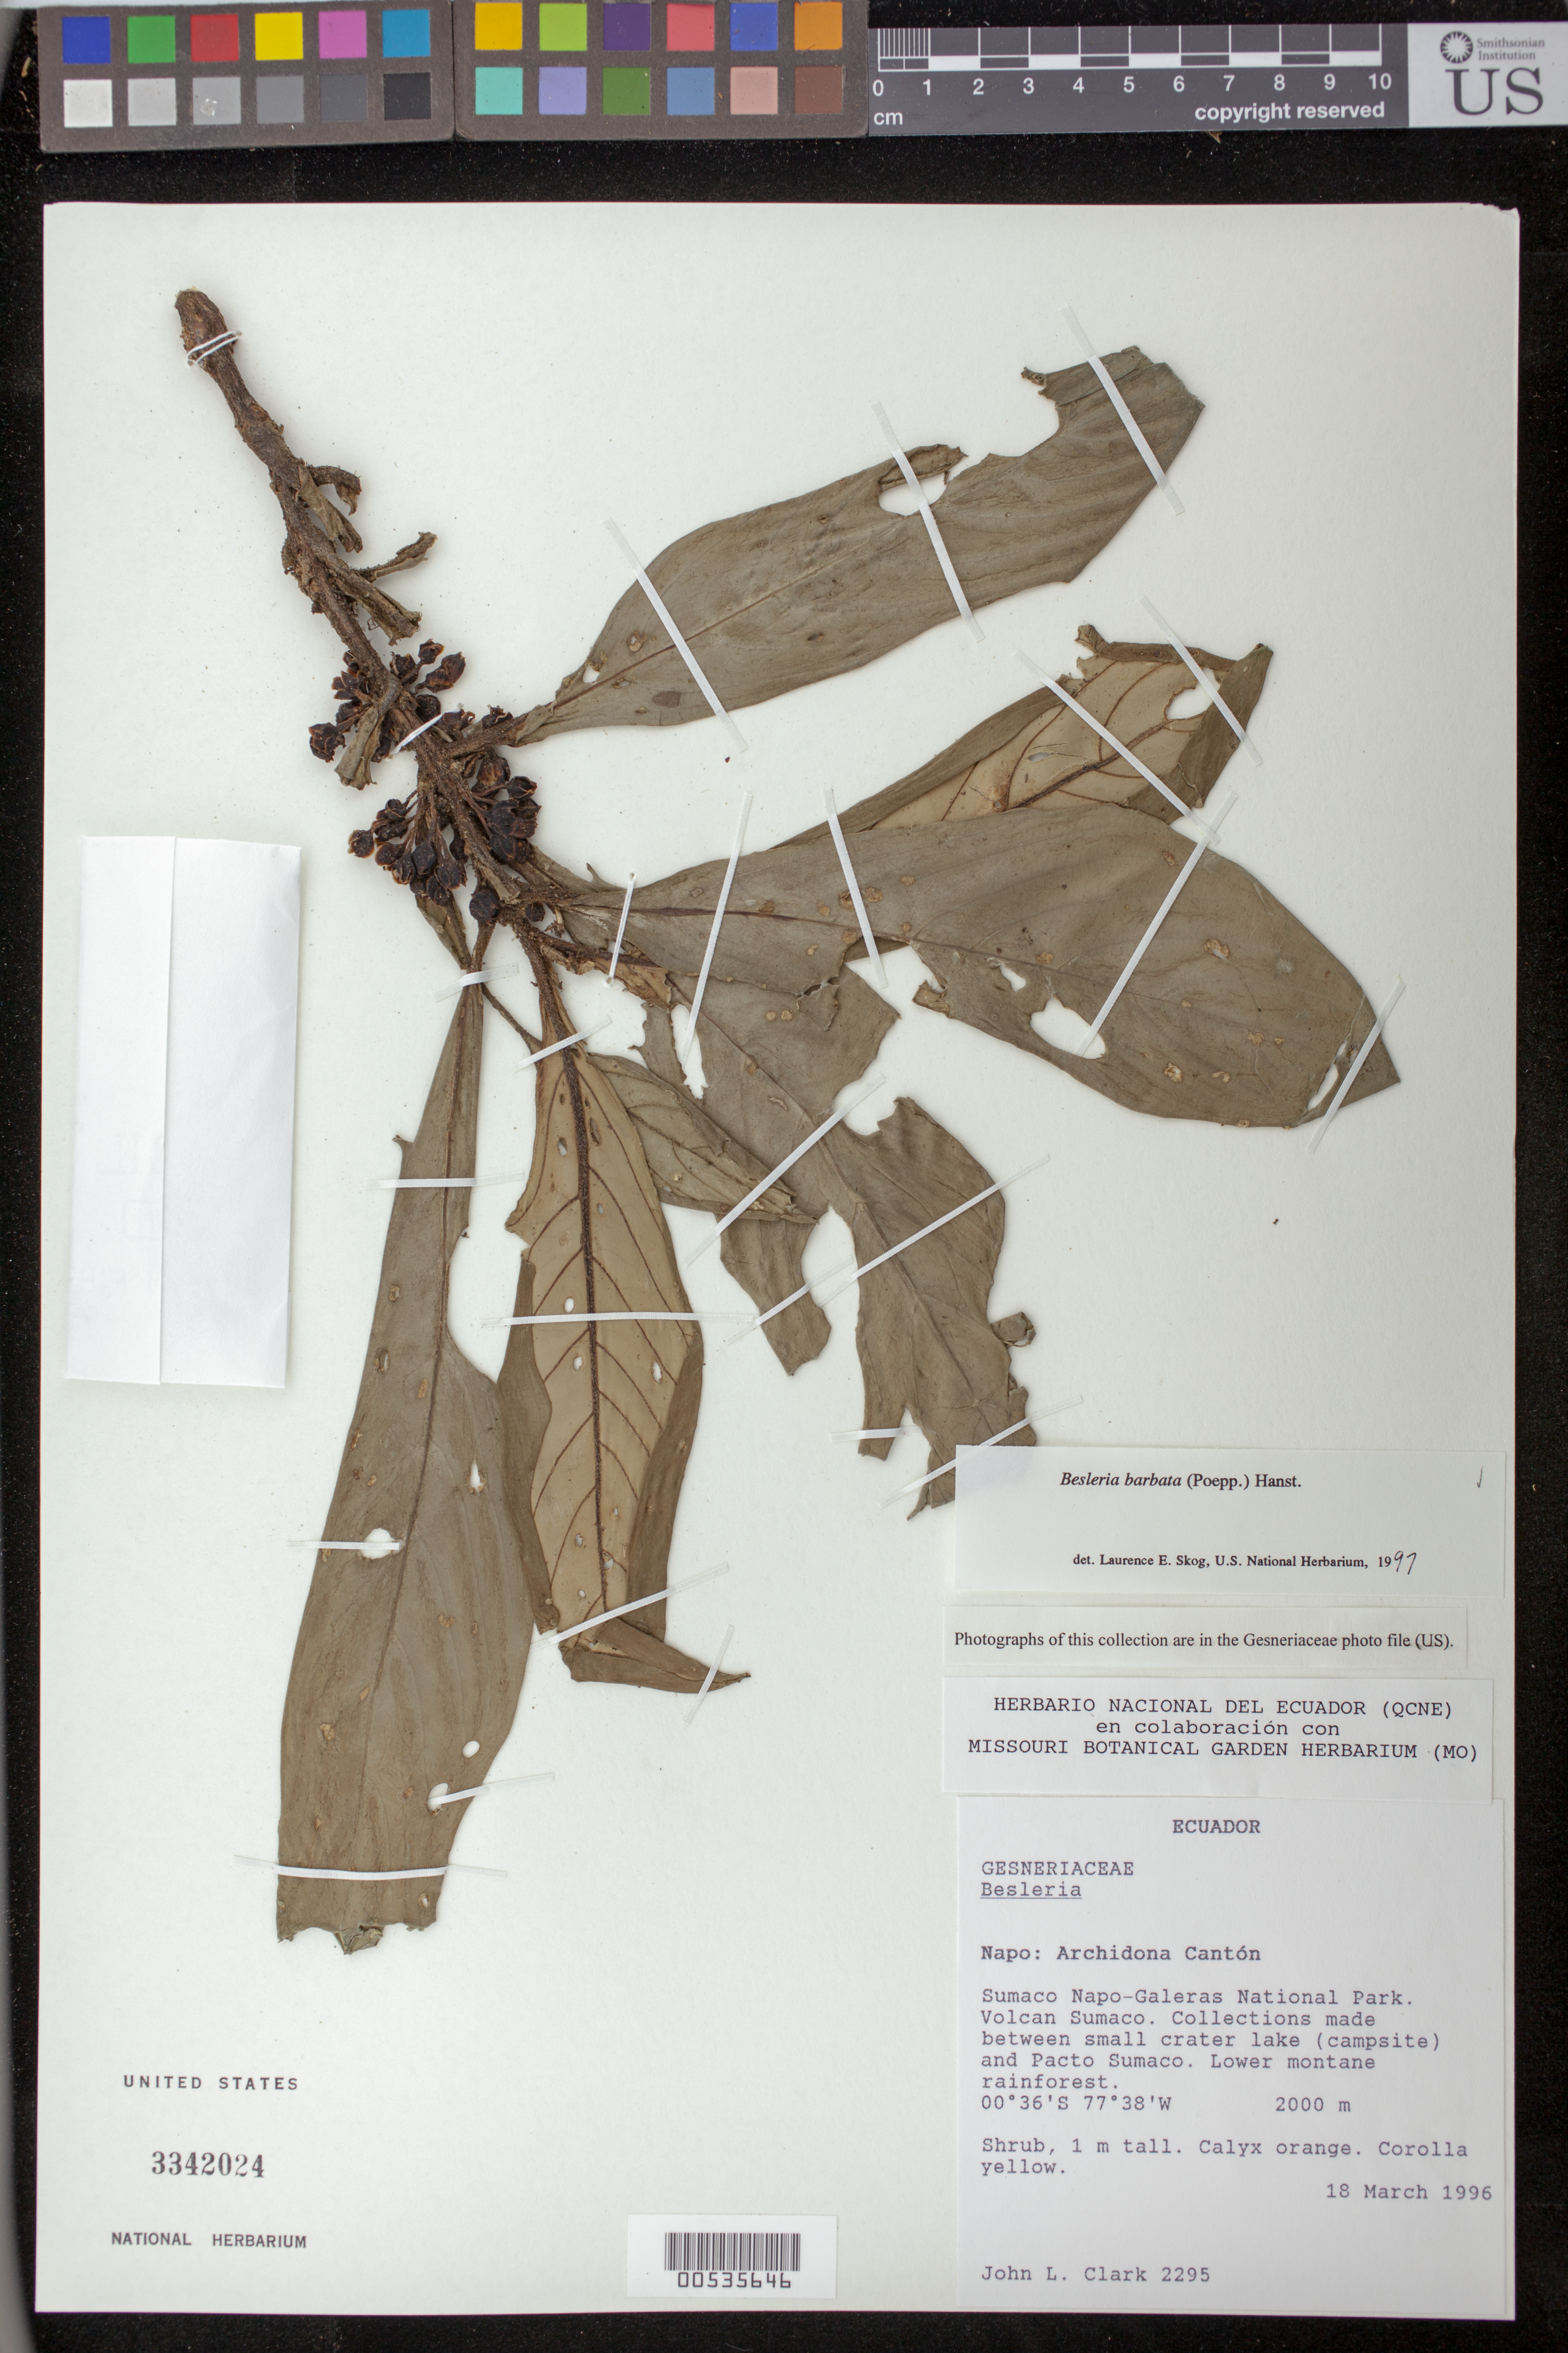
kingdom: Plantae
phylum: Tracheophyta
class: Magnoliopsida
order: Lamiales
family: Gesneriaceae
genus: Besleria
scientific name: Besleria barbata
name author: (Poepp.) Hanst.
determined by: Skog, Laurence E.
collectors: J. L. Clark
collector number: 2295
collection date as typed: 18 Mar 1996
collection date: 1996-03-18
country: Ecuador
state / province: Napo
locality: Archidona Cantón. Sumaco Napo-Galeras National Park, Volcan Sumaco, between small crater lake (campsite) and Pacto Sumaco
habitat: Lower montane rainforest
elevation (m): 2000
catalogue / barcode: US 3342024